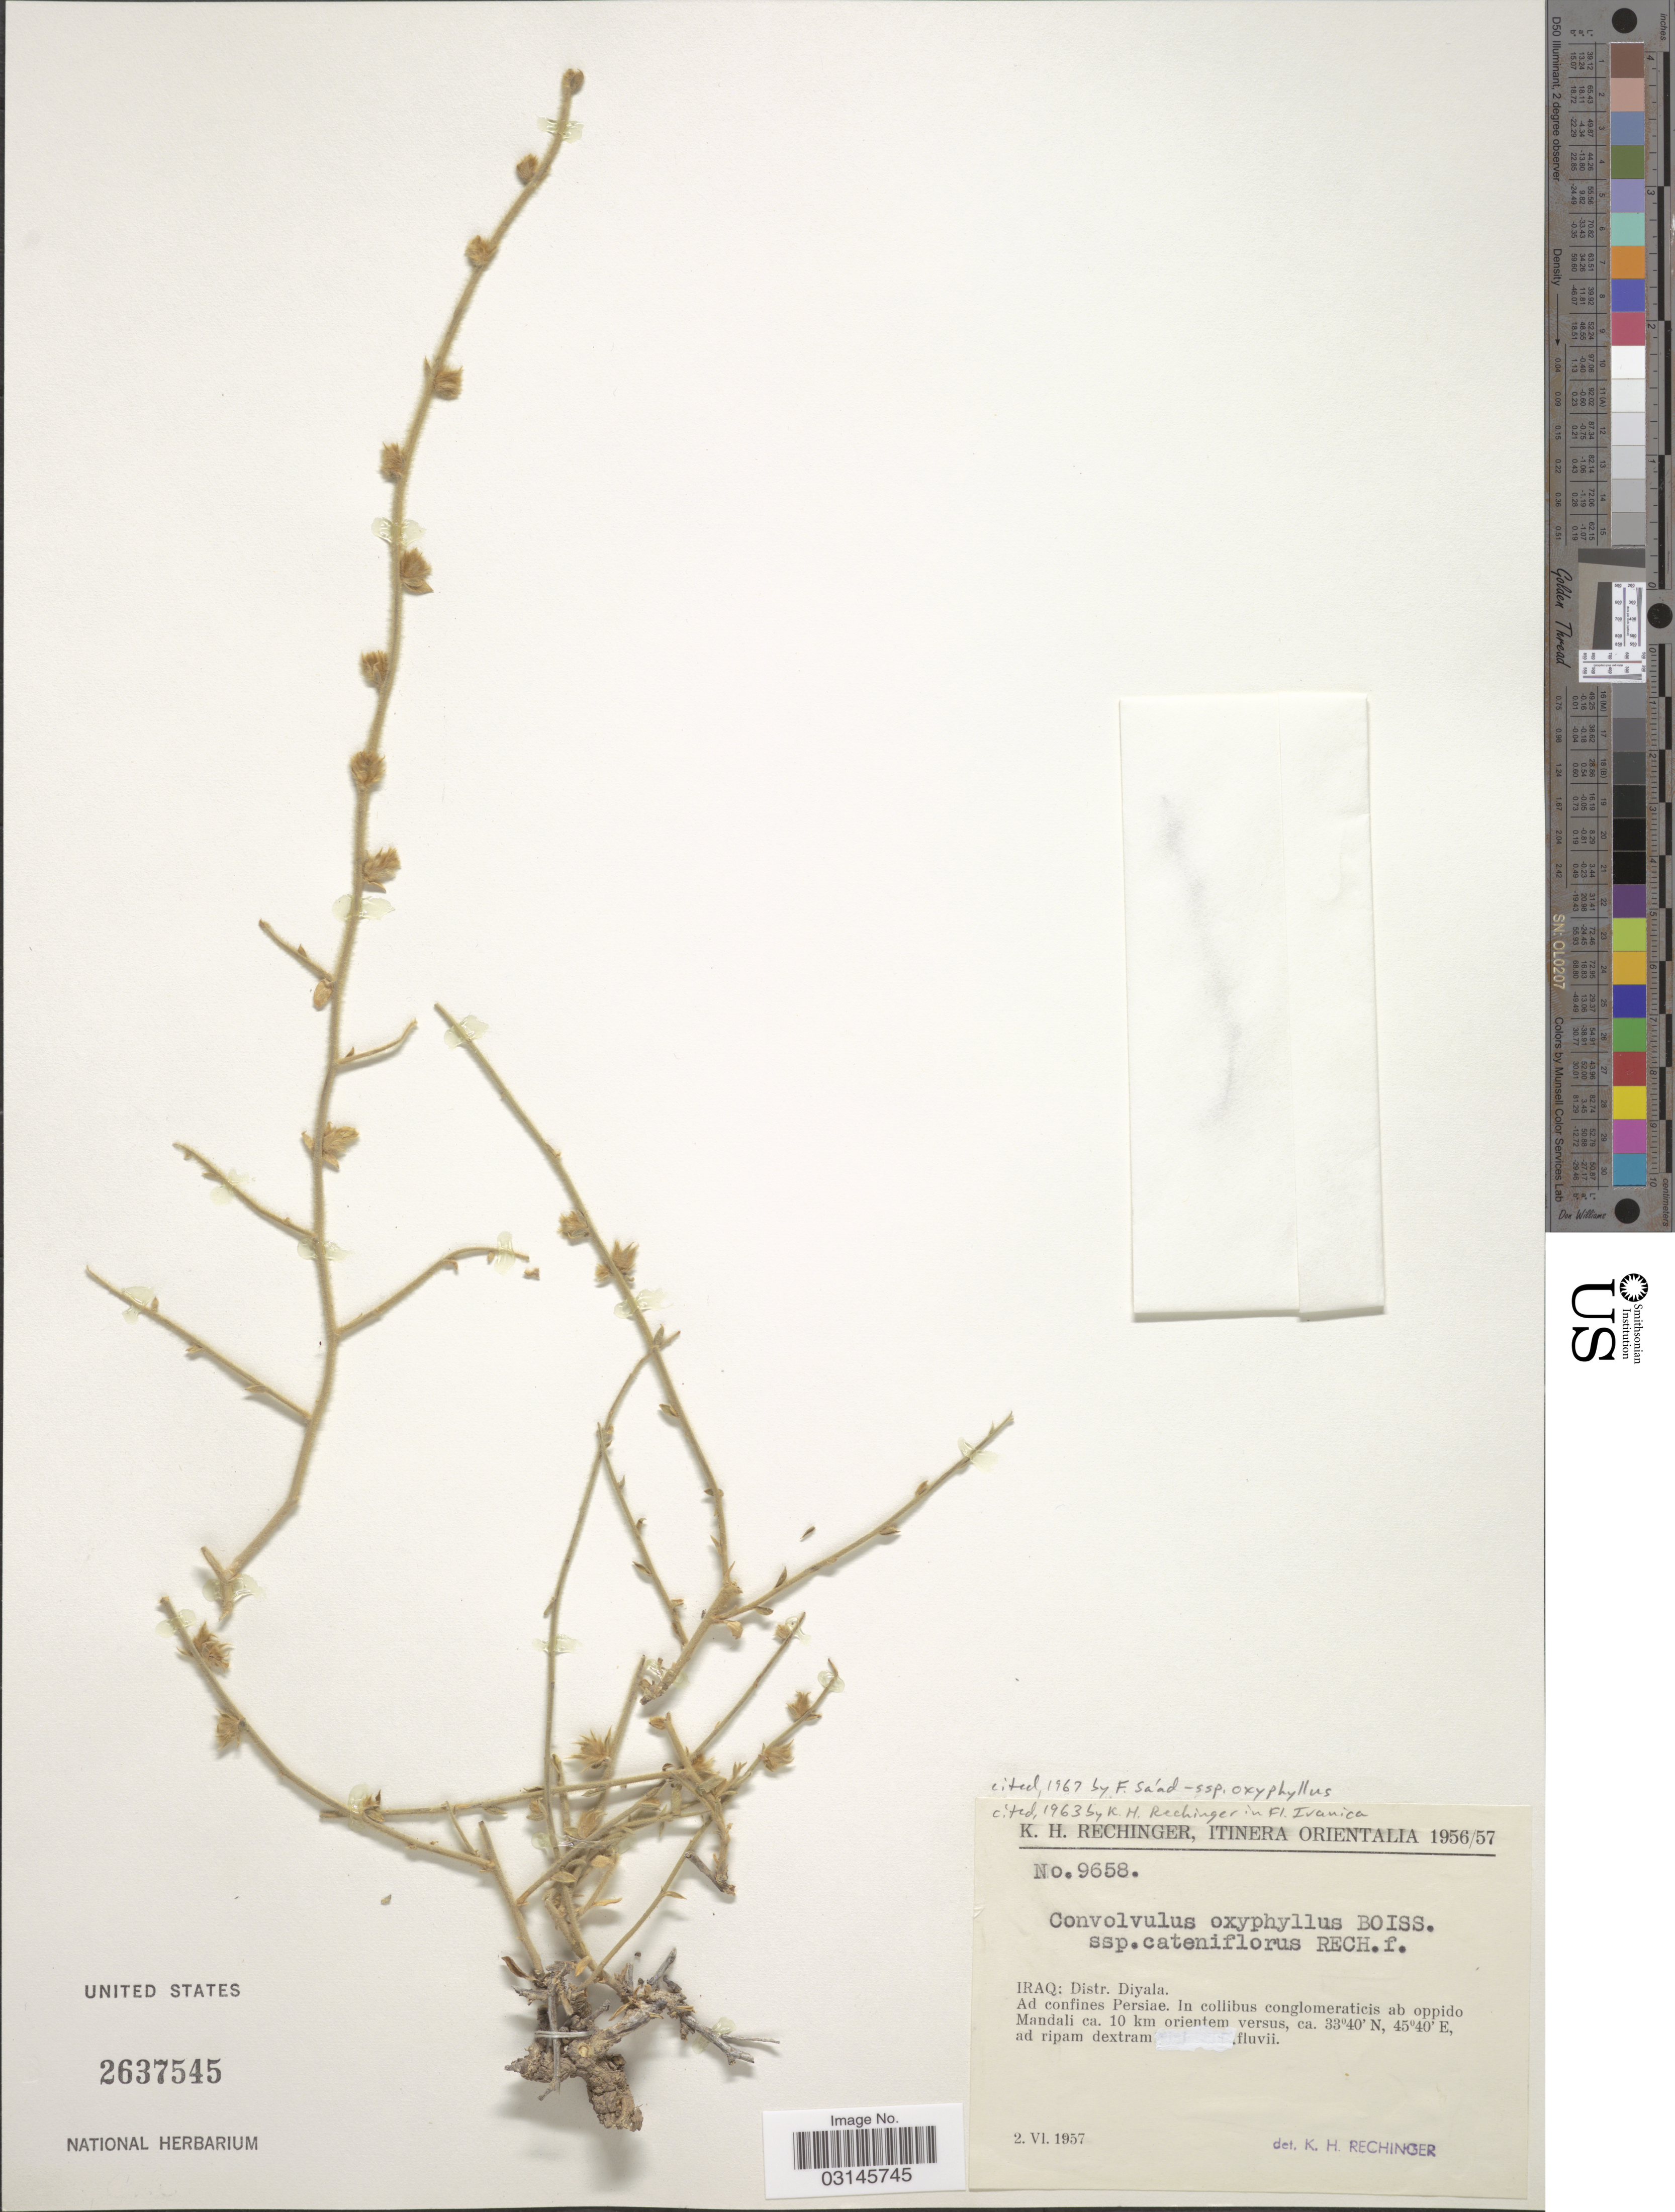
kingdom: Plantae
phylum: Tracheophyta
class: Magnoliopsida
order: Solanales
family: Convolvulaceae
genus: Convolvulus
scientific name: Convolvulus oxyphyllus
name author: Boiss.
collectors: K. H. Rechinger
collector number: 9658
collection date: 1957-06-02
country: Iraq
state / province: Diyala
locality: Itinera Orientalia. Distr. Diyala. Ad confines Persiae. In collibus conglomeraticis ab oppidi Mandali ca. 10 km orientem versus.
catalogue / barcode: US 2637545